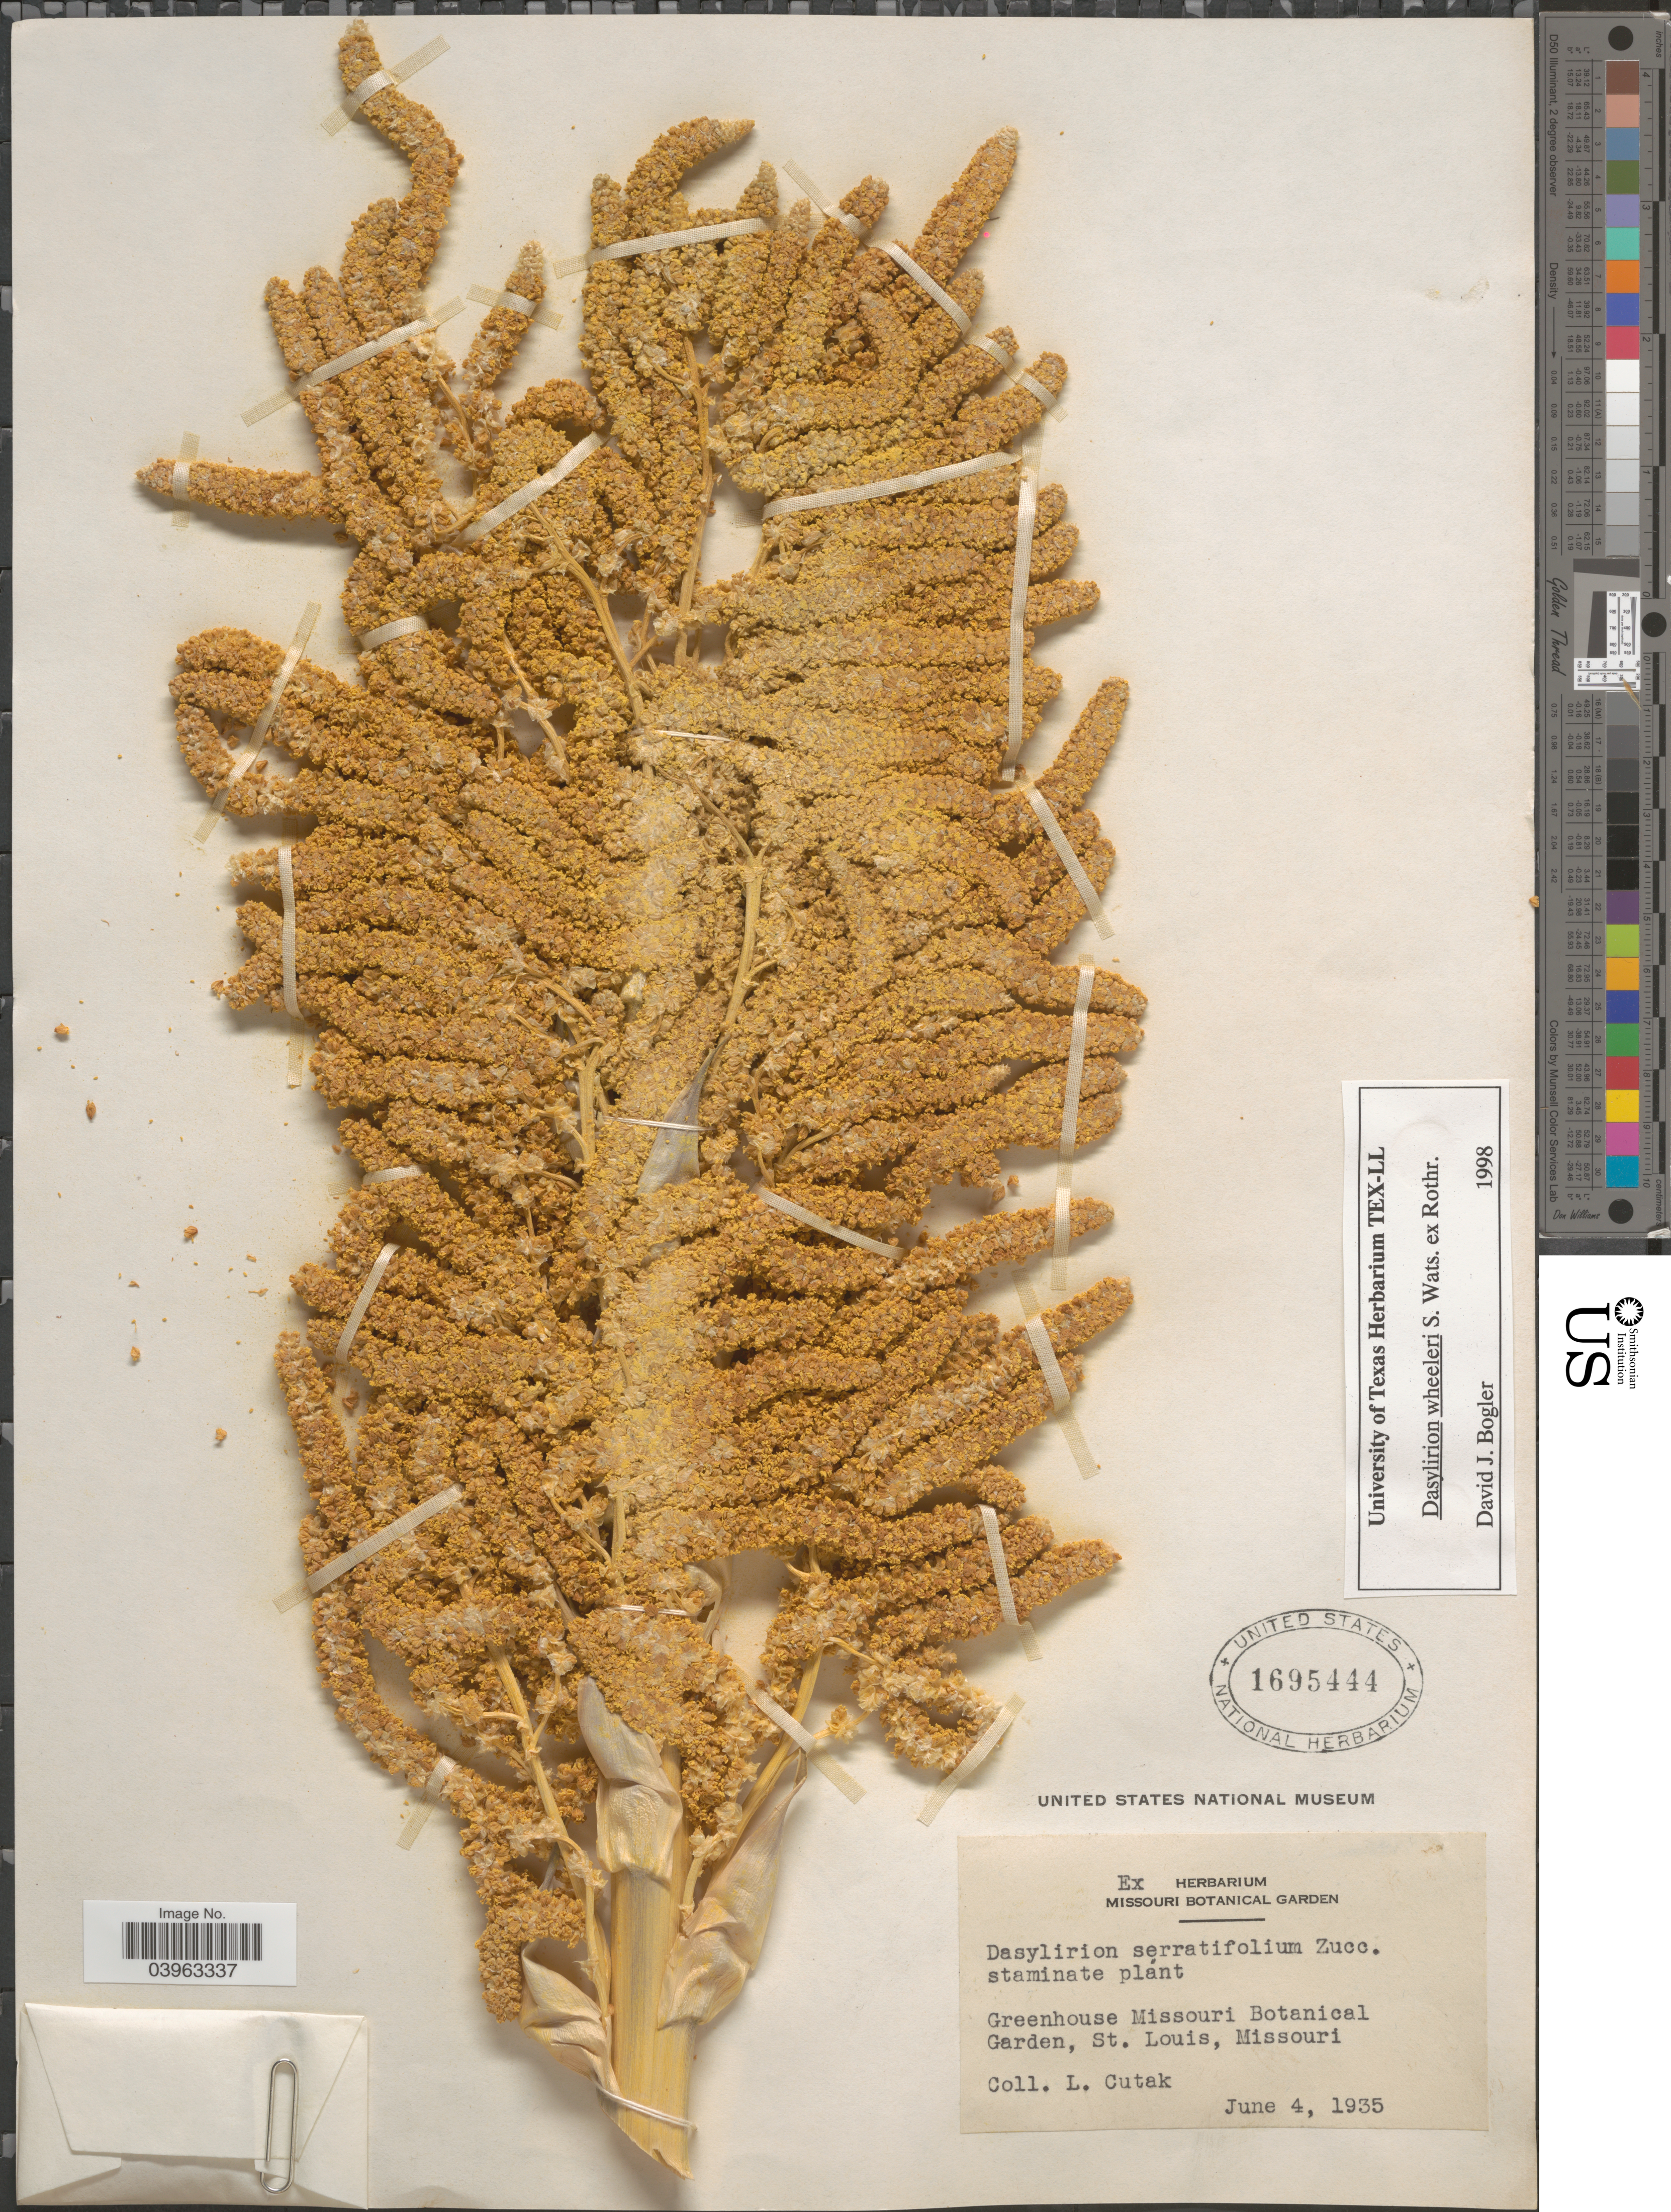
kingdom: Plantae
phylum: Tracheophyta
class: Liliopsida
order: Asparagales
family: Asparagaceae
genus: Dasylirion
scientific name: Dasylirion wheeleri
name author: S. Watson ex Rothr.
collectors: L. Cutak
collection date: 1935-06-04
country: United States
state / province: Missouri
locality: Greenhouse Missouri Botanical Garden, St. Louis.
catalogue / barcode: US 1695444